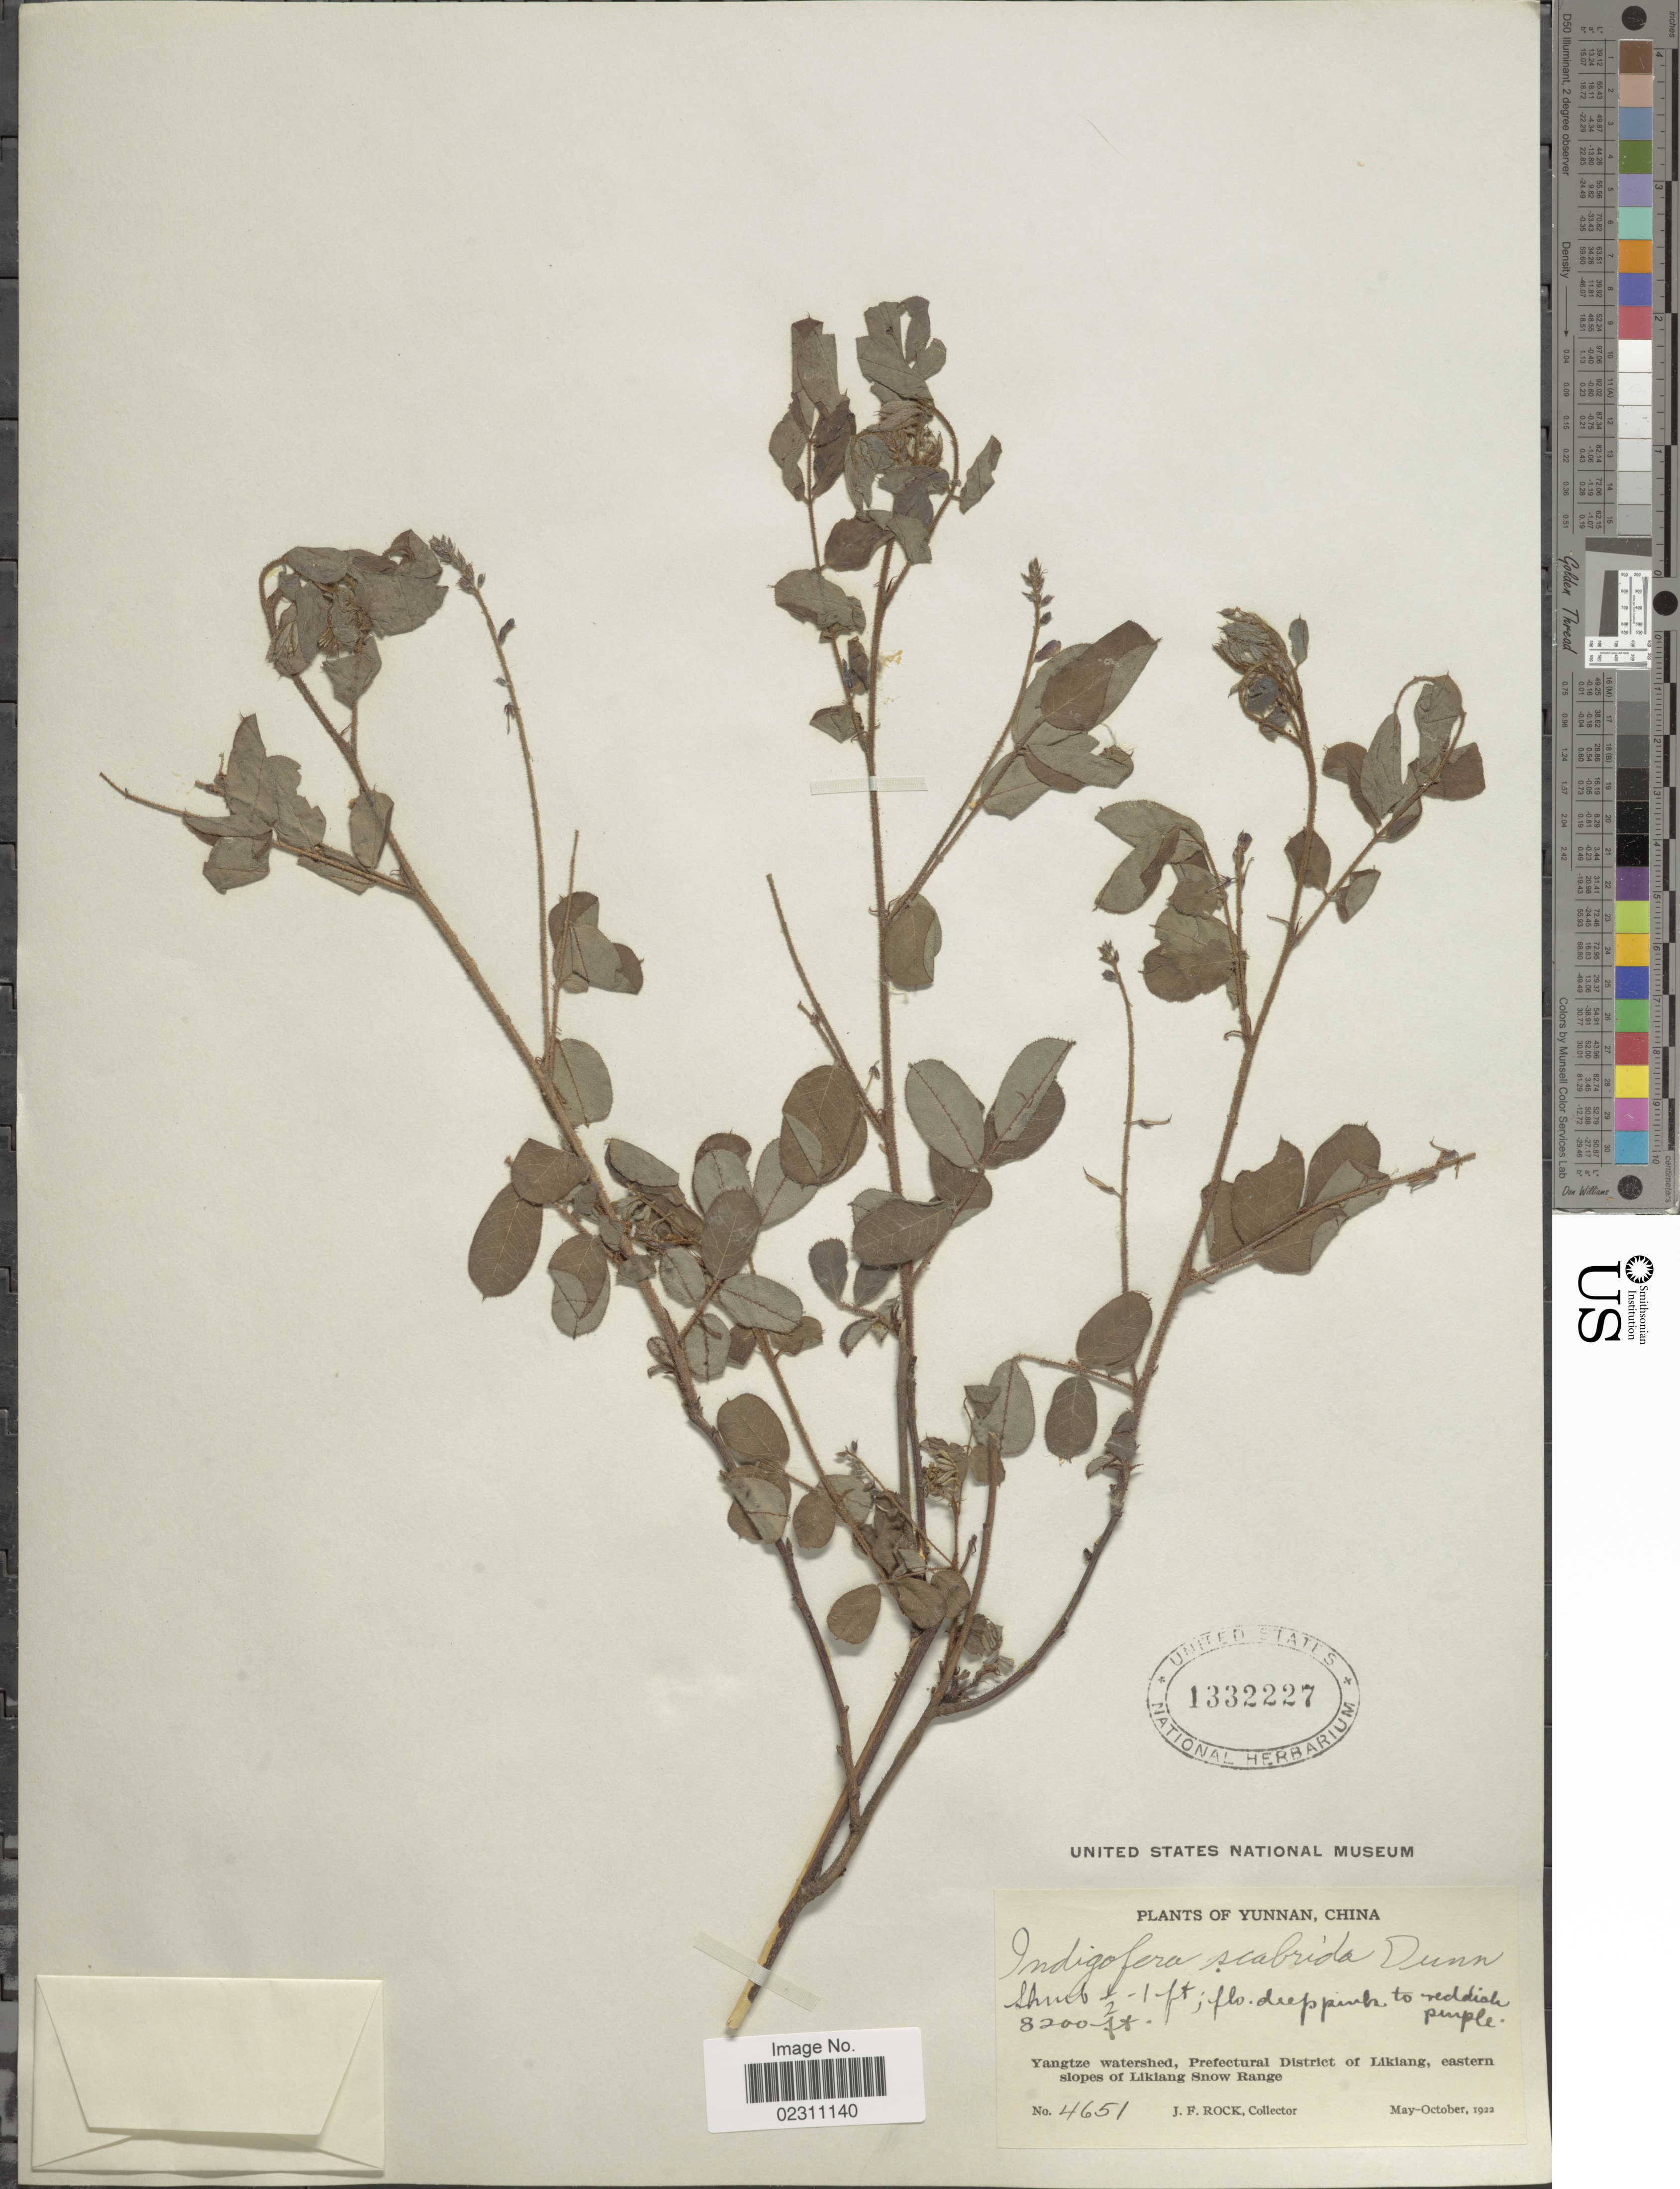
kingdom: Plantae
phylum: Tracheophyta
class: Magnoliopsida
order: Fabales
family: Fabaceae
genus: Indigofera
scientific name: Indigofera scabrida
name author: Dunn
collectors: J. Rock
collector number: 4651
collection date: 1922-05/1922-10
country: China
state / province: Yunnan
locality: Yangtze watershed, Prefectural District of Likiang, eastern slopes of Likiang Snow Range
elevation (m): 2499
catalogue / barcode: US 1332227